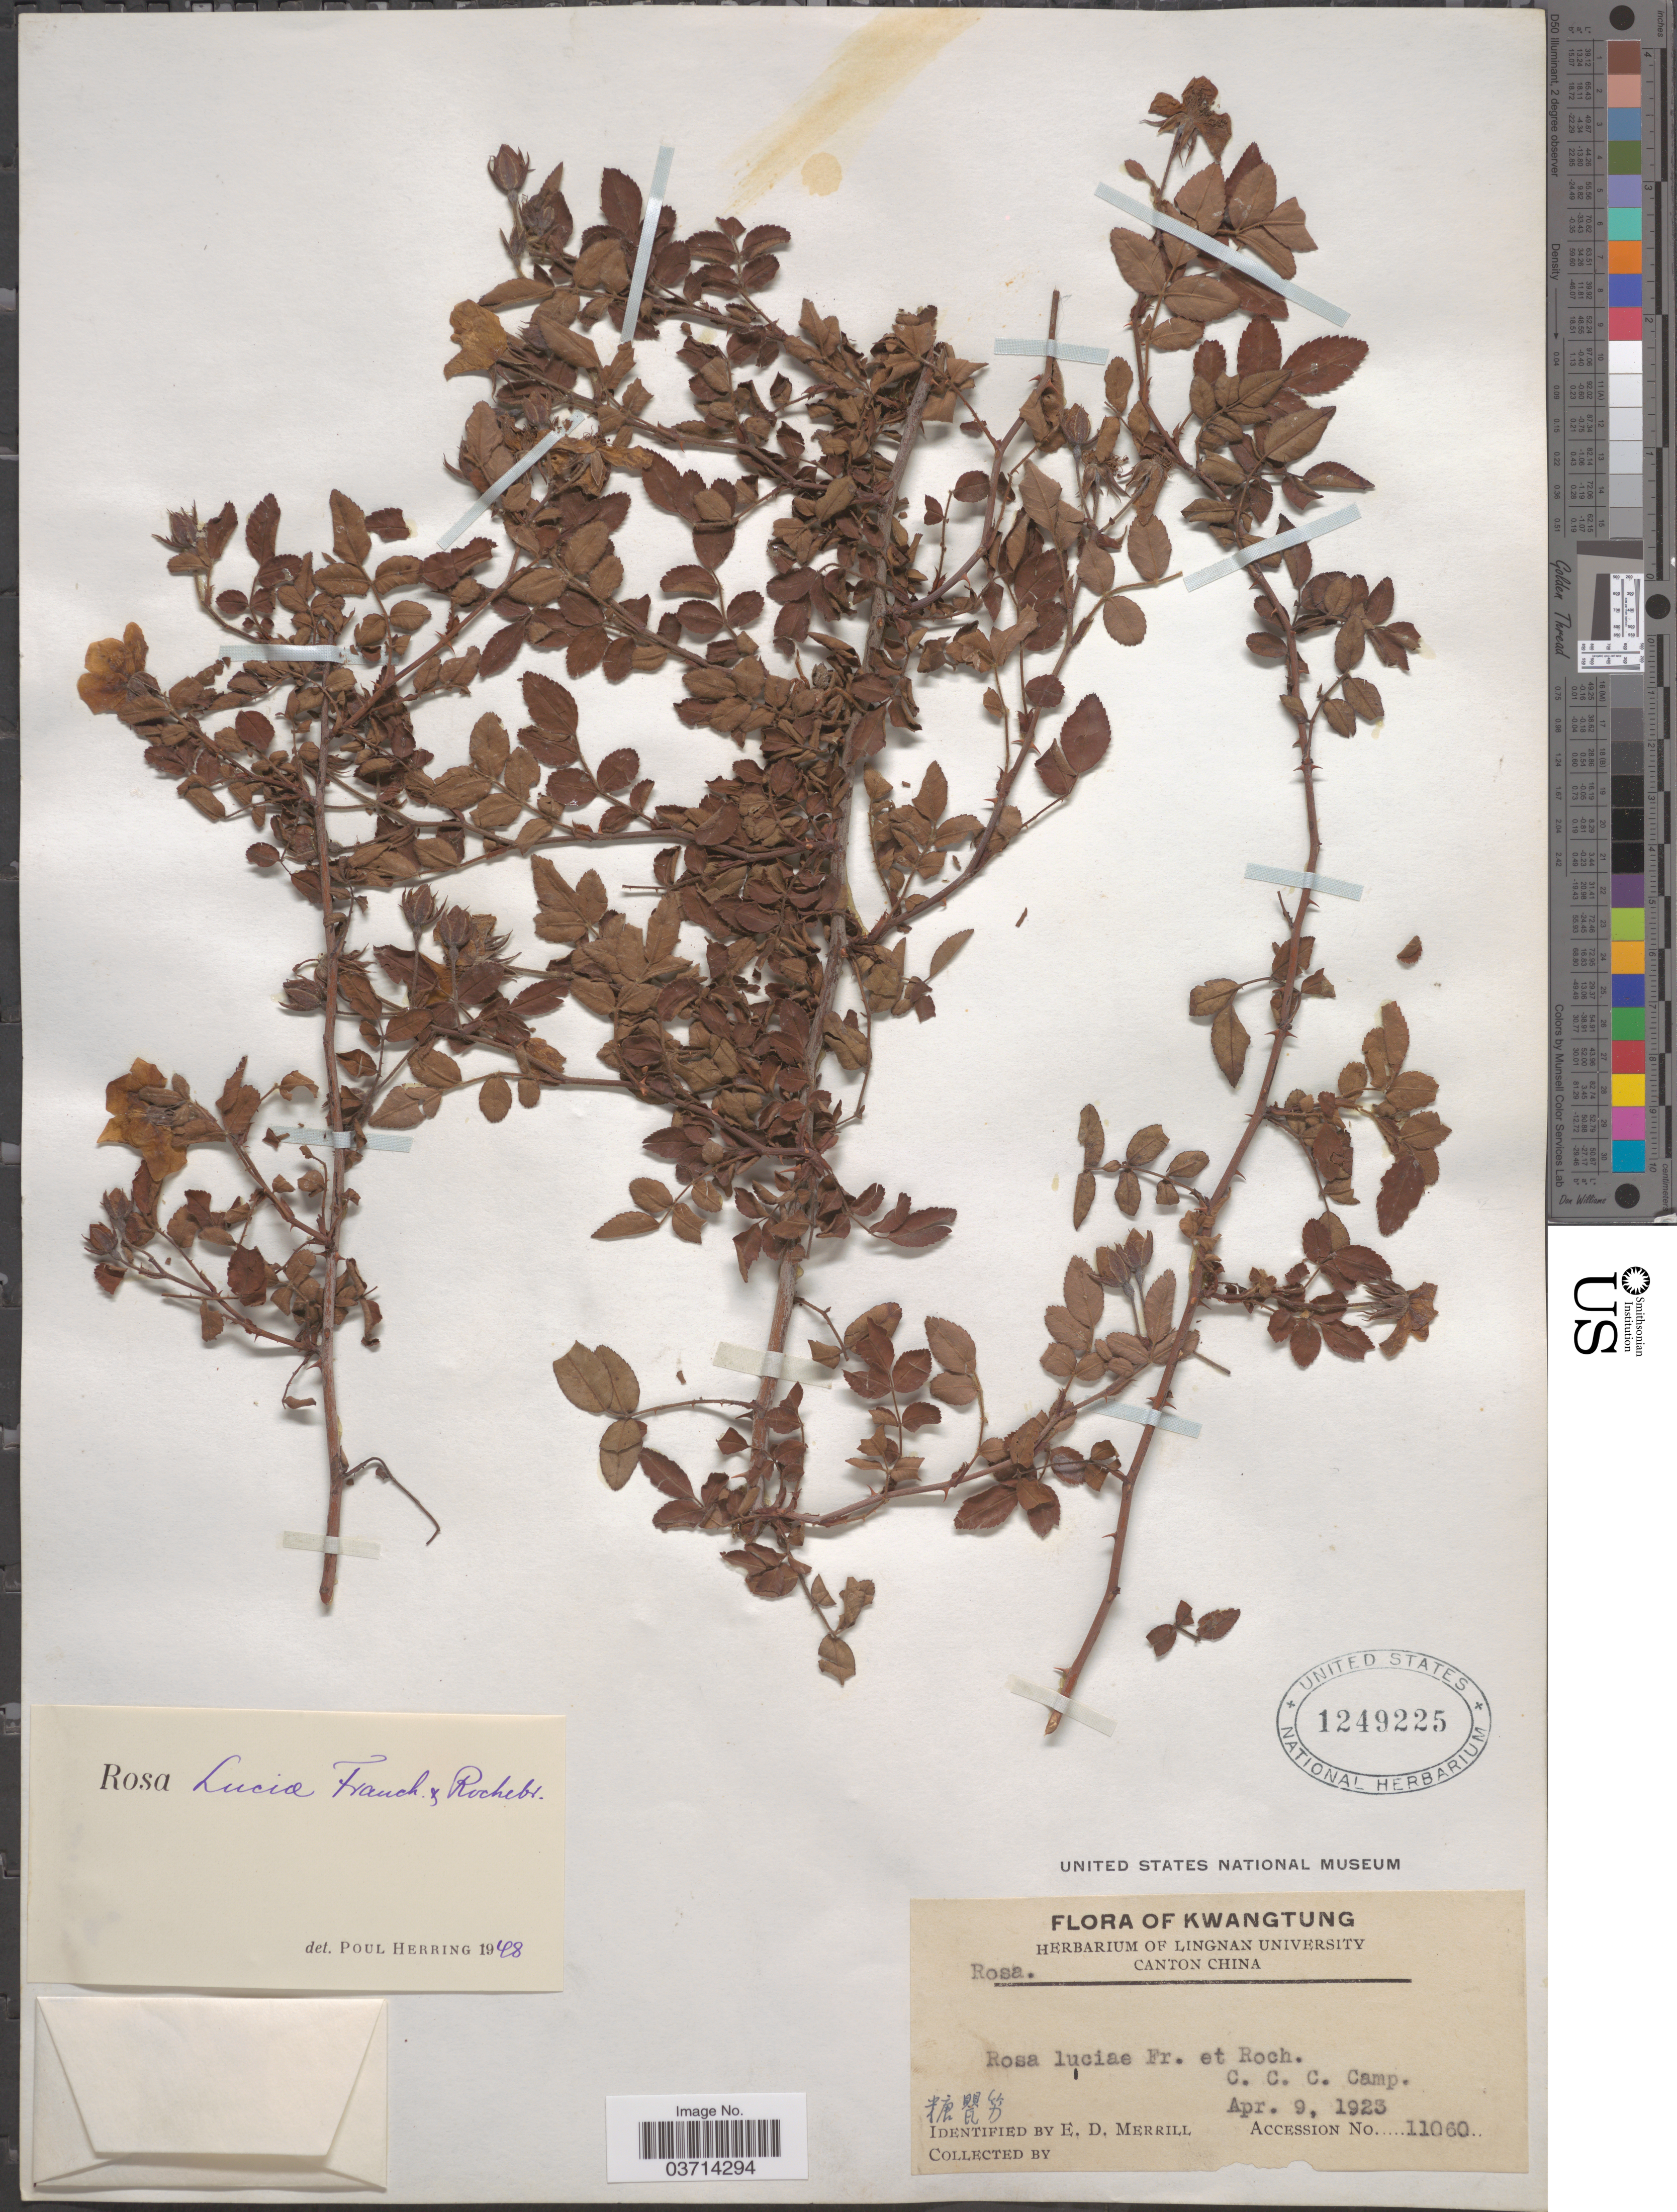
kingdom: Plantae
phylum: Tracheophyta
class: Magnoliopsida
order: Rosales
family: Rosaceae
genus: Rosa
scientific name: Rosa luciae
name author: Franch. & Rochebr.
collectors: E. D. Merrill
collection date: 1923-04-09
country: China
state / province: Guangdong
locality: Kwangtung. C. C. C. Camp.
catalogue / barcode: US 1249225